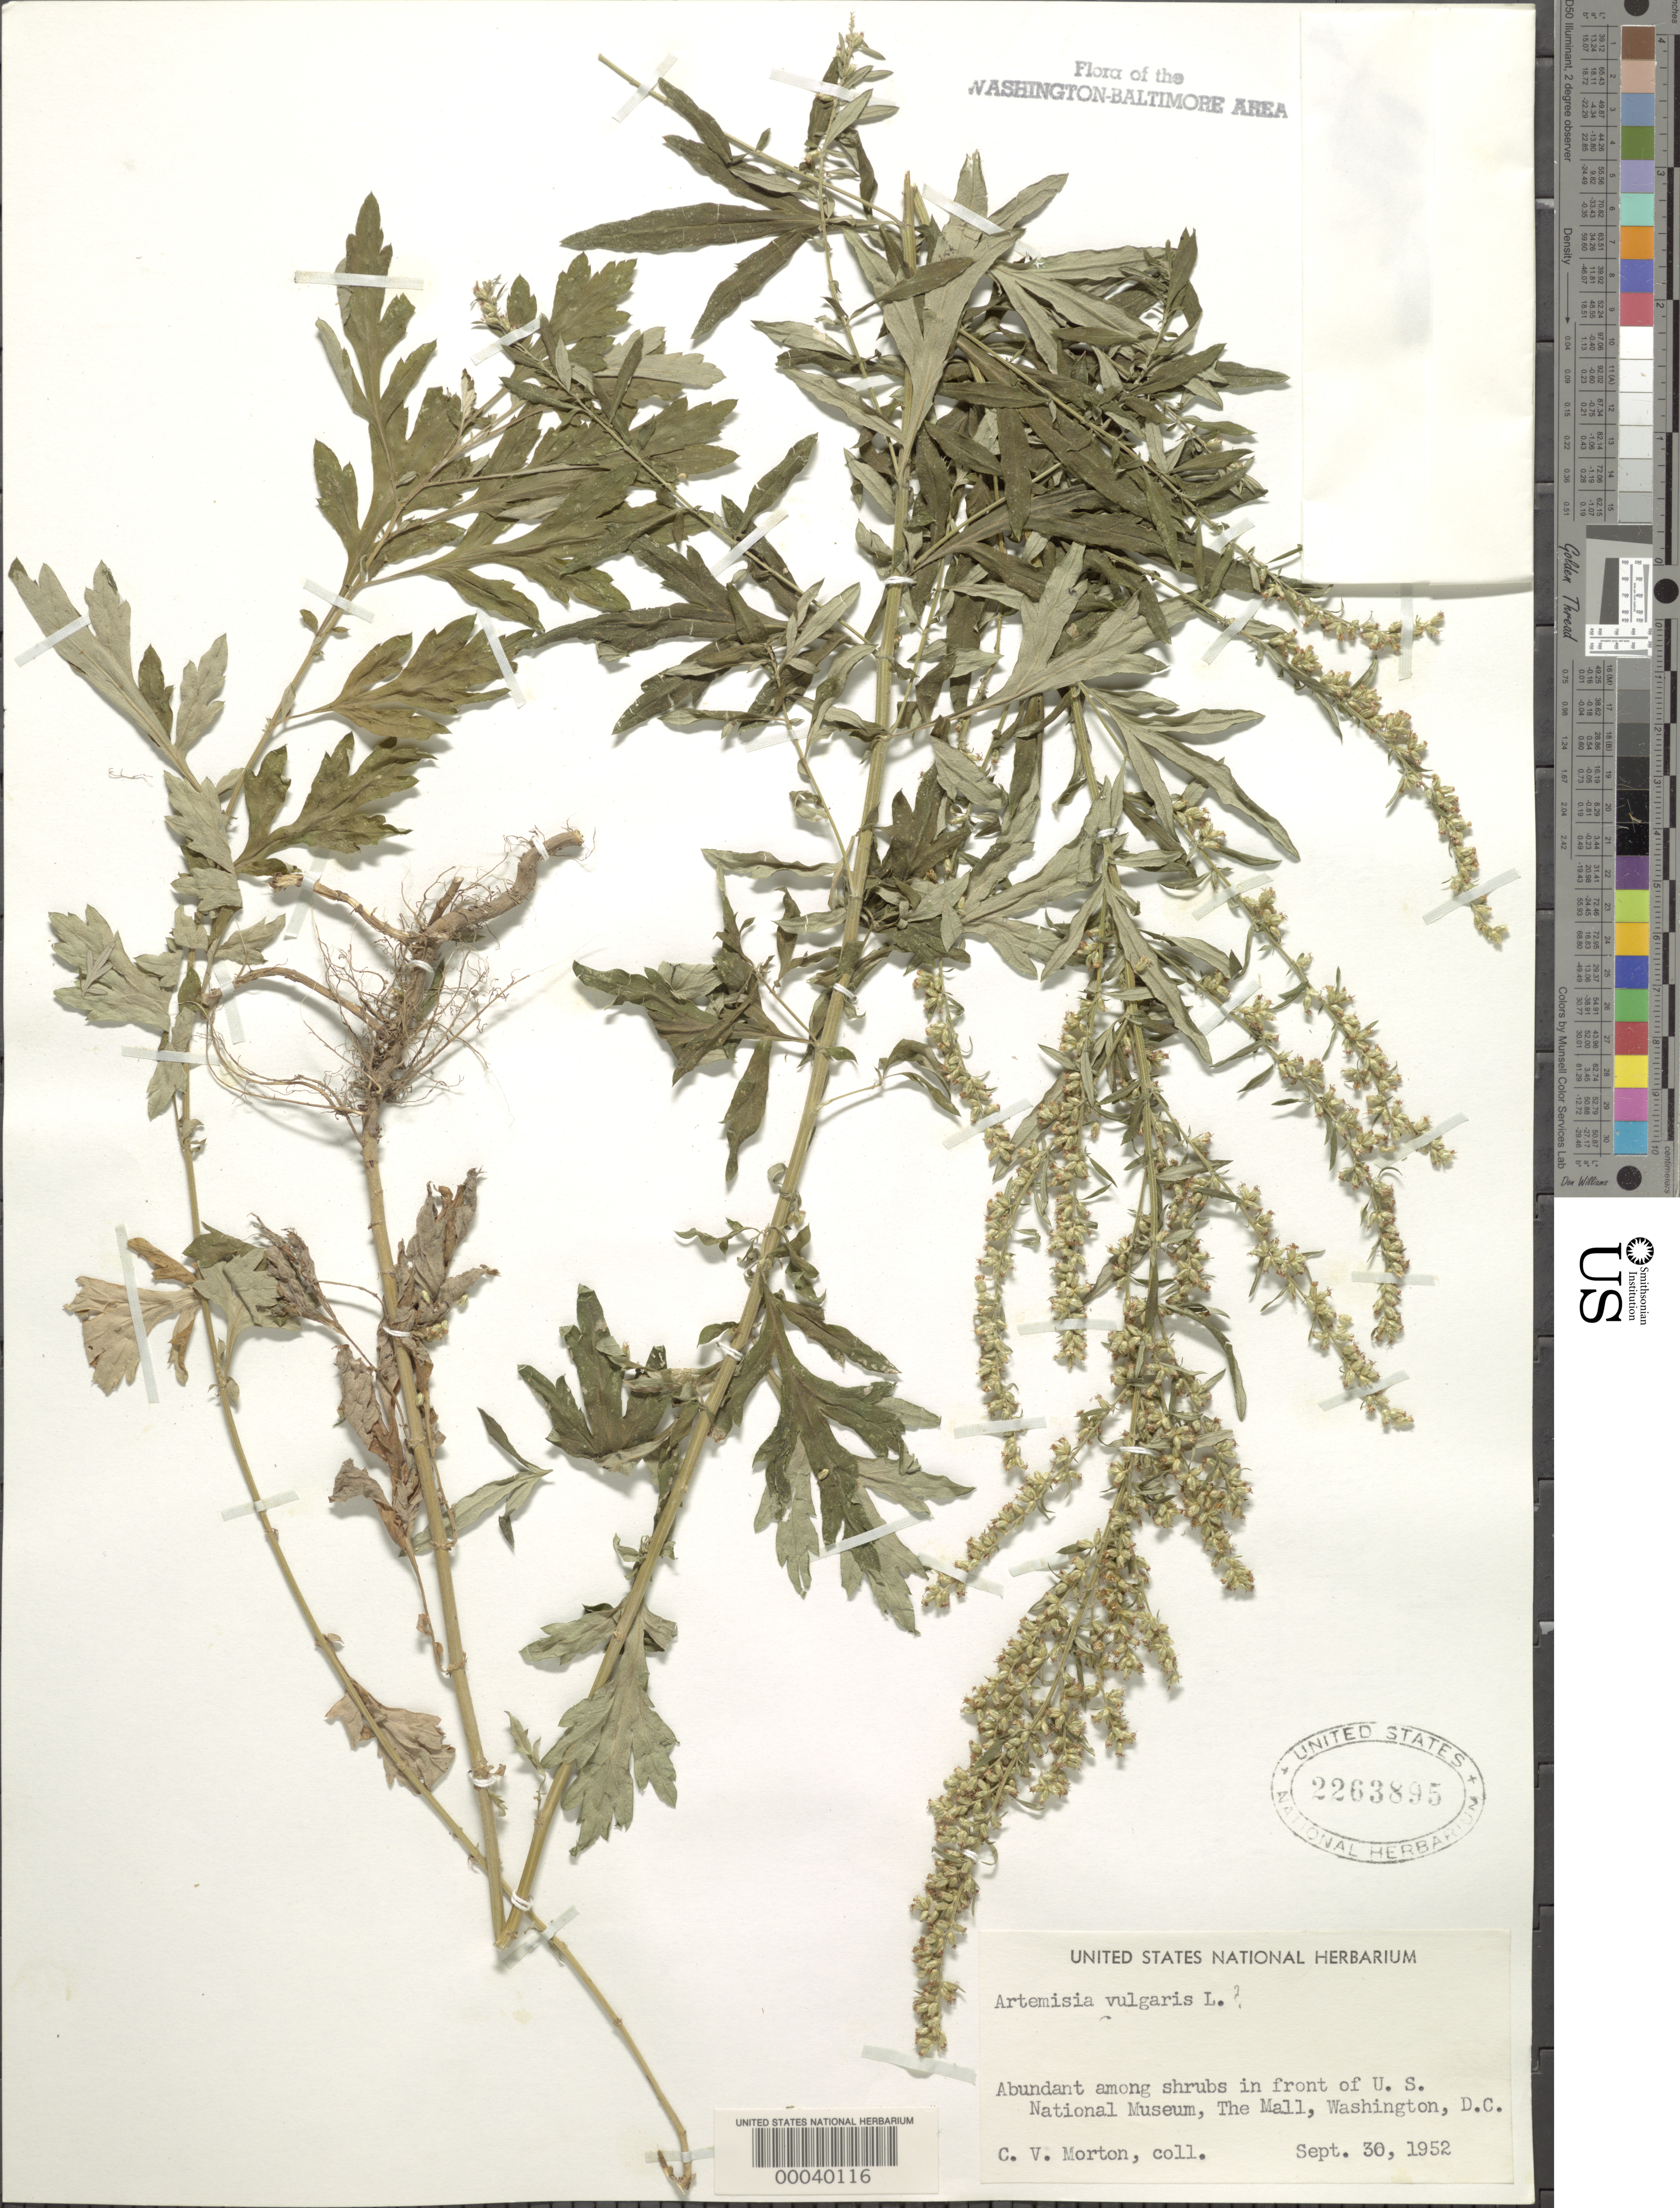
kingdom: Plantae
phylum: Tracheophyta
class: Magnoliopsida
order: Asterales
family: Asteraceae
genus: Artemisia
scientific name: Artemisia vulgaris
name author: L.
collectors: C. V. Morton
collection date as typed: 30 Sep 1952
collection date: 1952-09-30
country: United States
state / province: District of Columbia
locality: The Mall in front of US National Museum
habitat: Among shrubs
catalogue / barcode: US 2263895